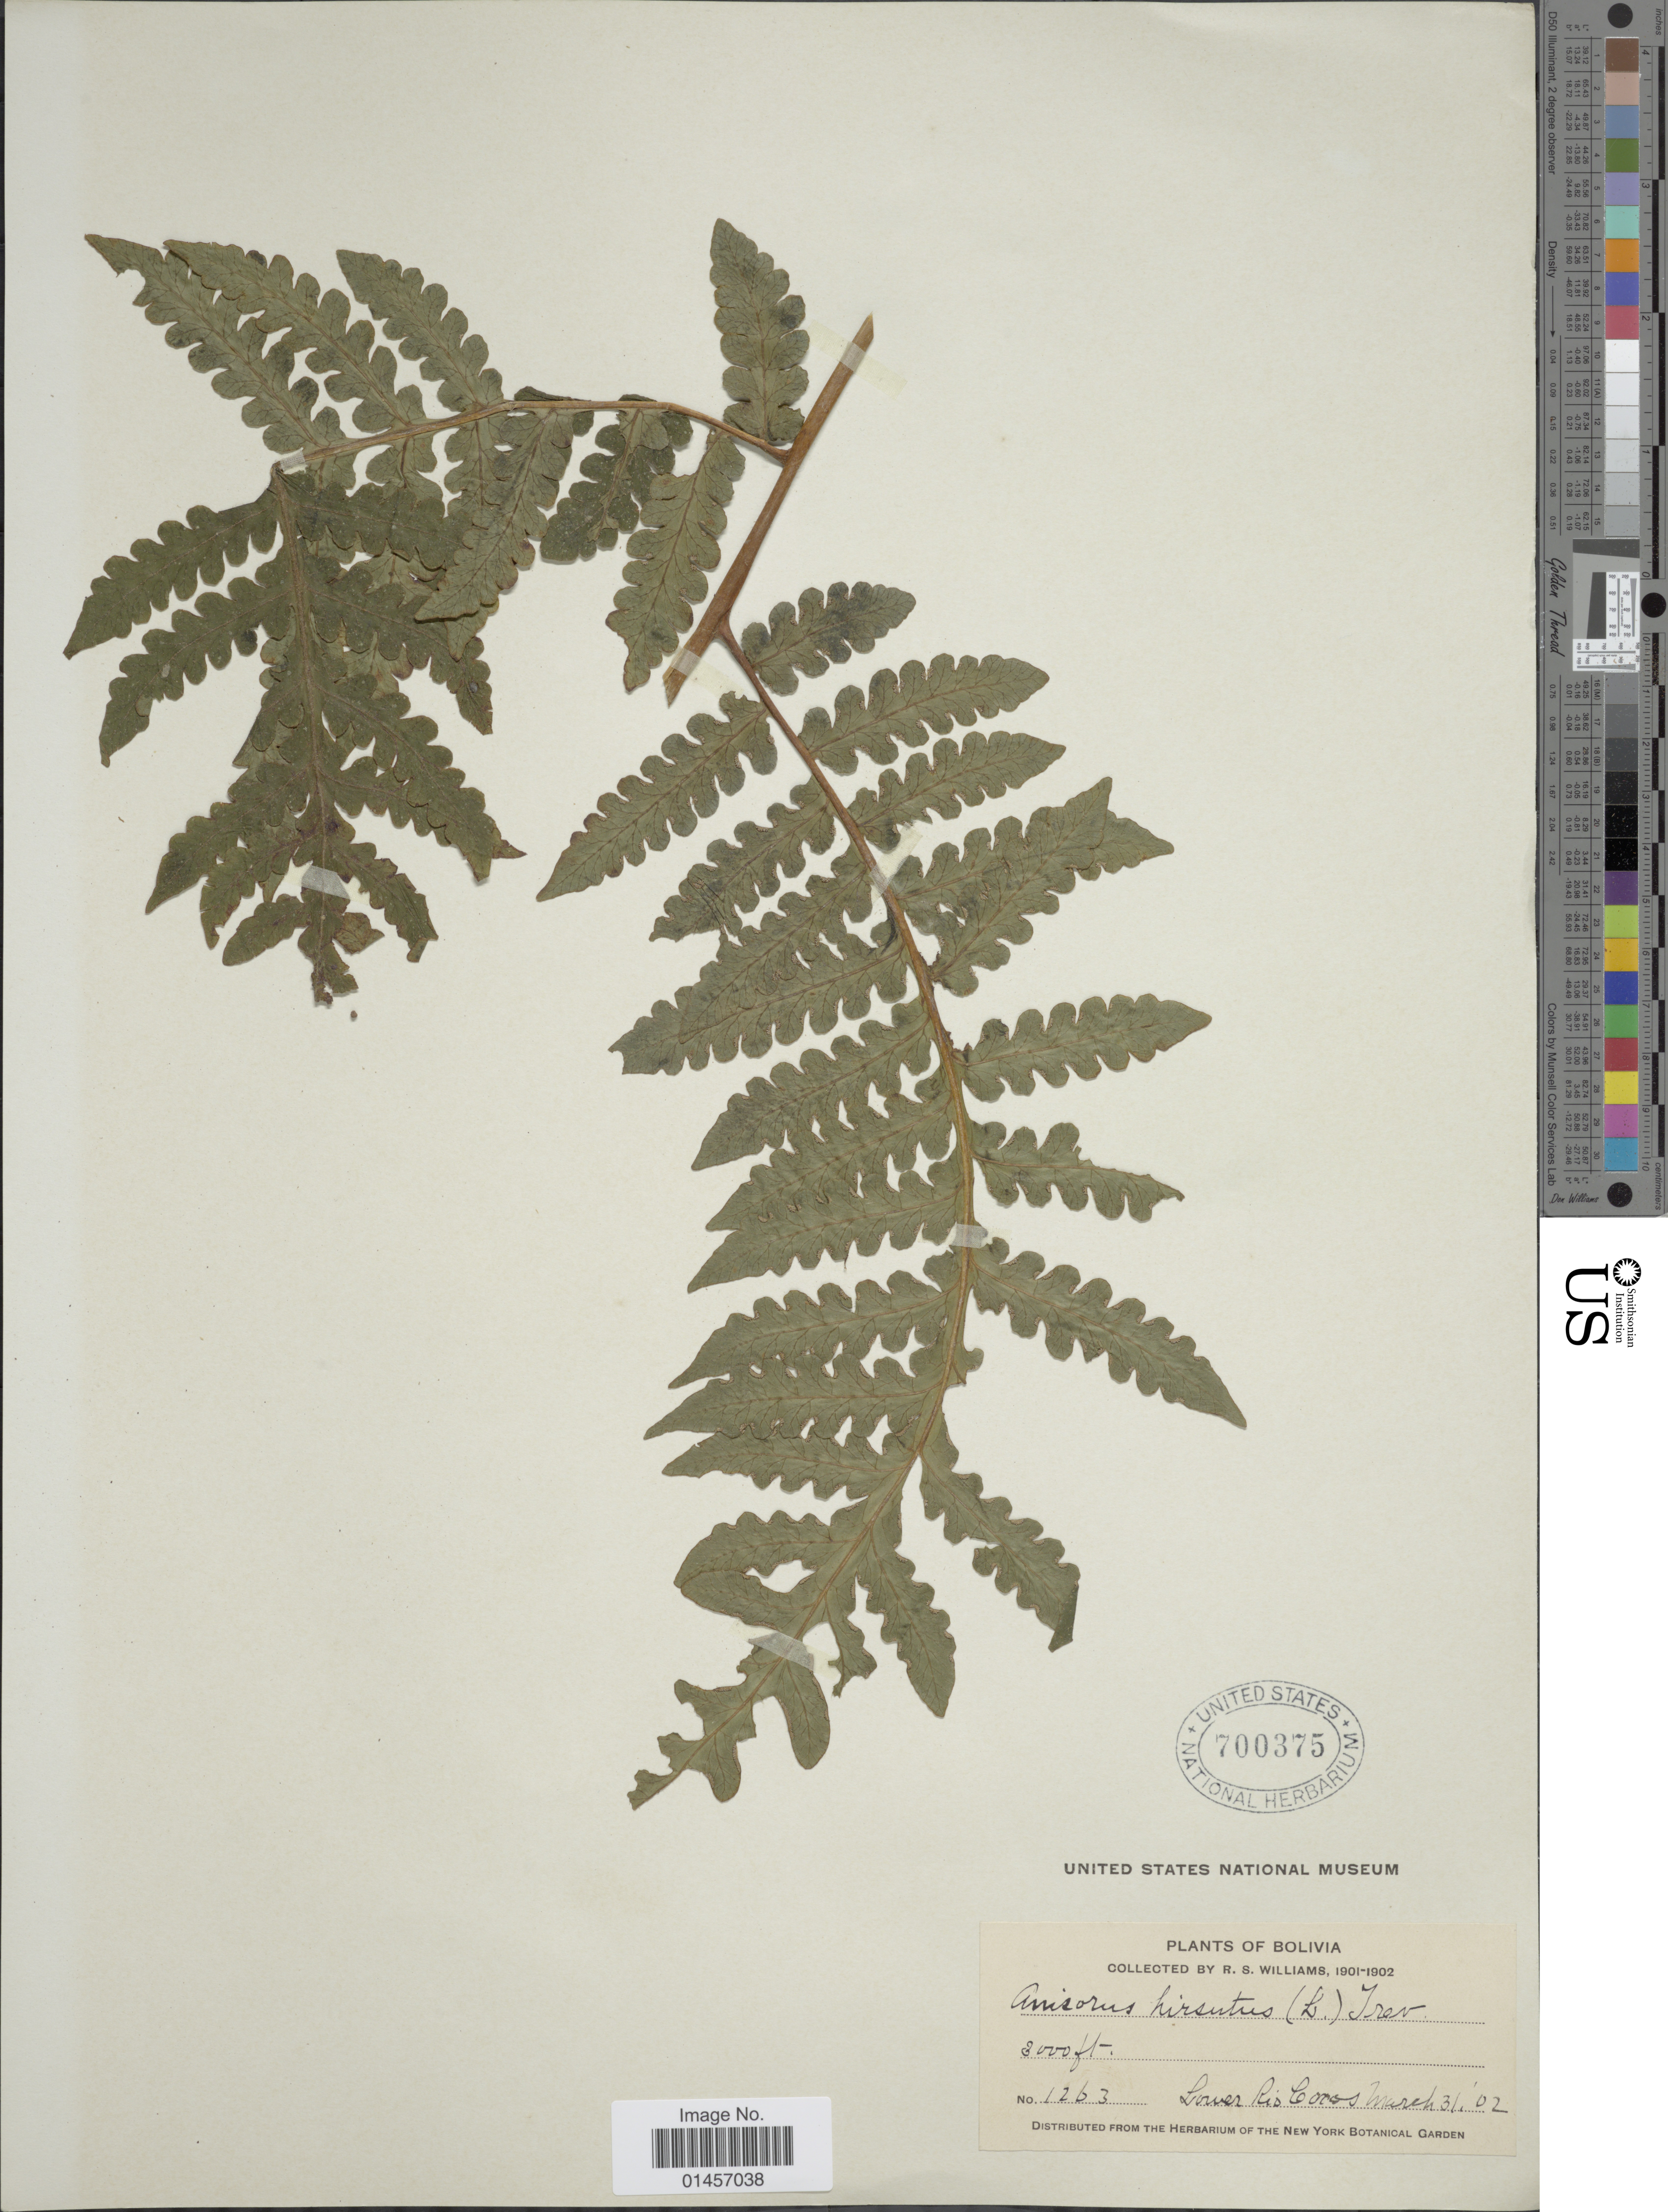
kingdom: Plantae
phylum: Tracheophyta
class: Polypodiopsida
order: Polypodiales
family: Lonchitidaceae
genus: Lonchitis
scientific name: Lonchitis hirsuta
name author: L.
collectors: R. S. Williams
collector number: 1263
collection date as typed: March 31, '02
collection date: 1902-03-31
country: Bolivia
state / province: La Paz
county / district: Franz Tamayo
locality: Lower Rio Cocos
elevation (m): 914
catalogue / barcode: US 700375